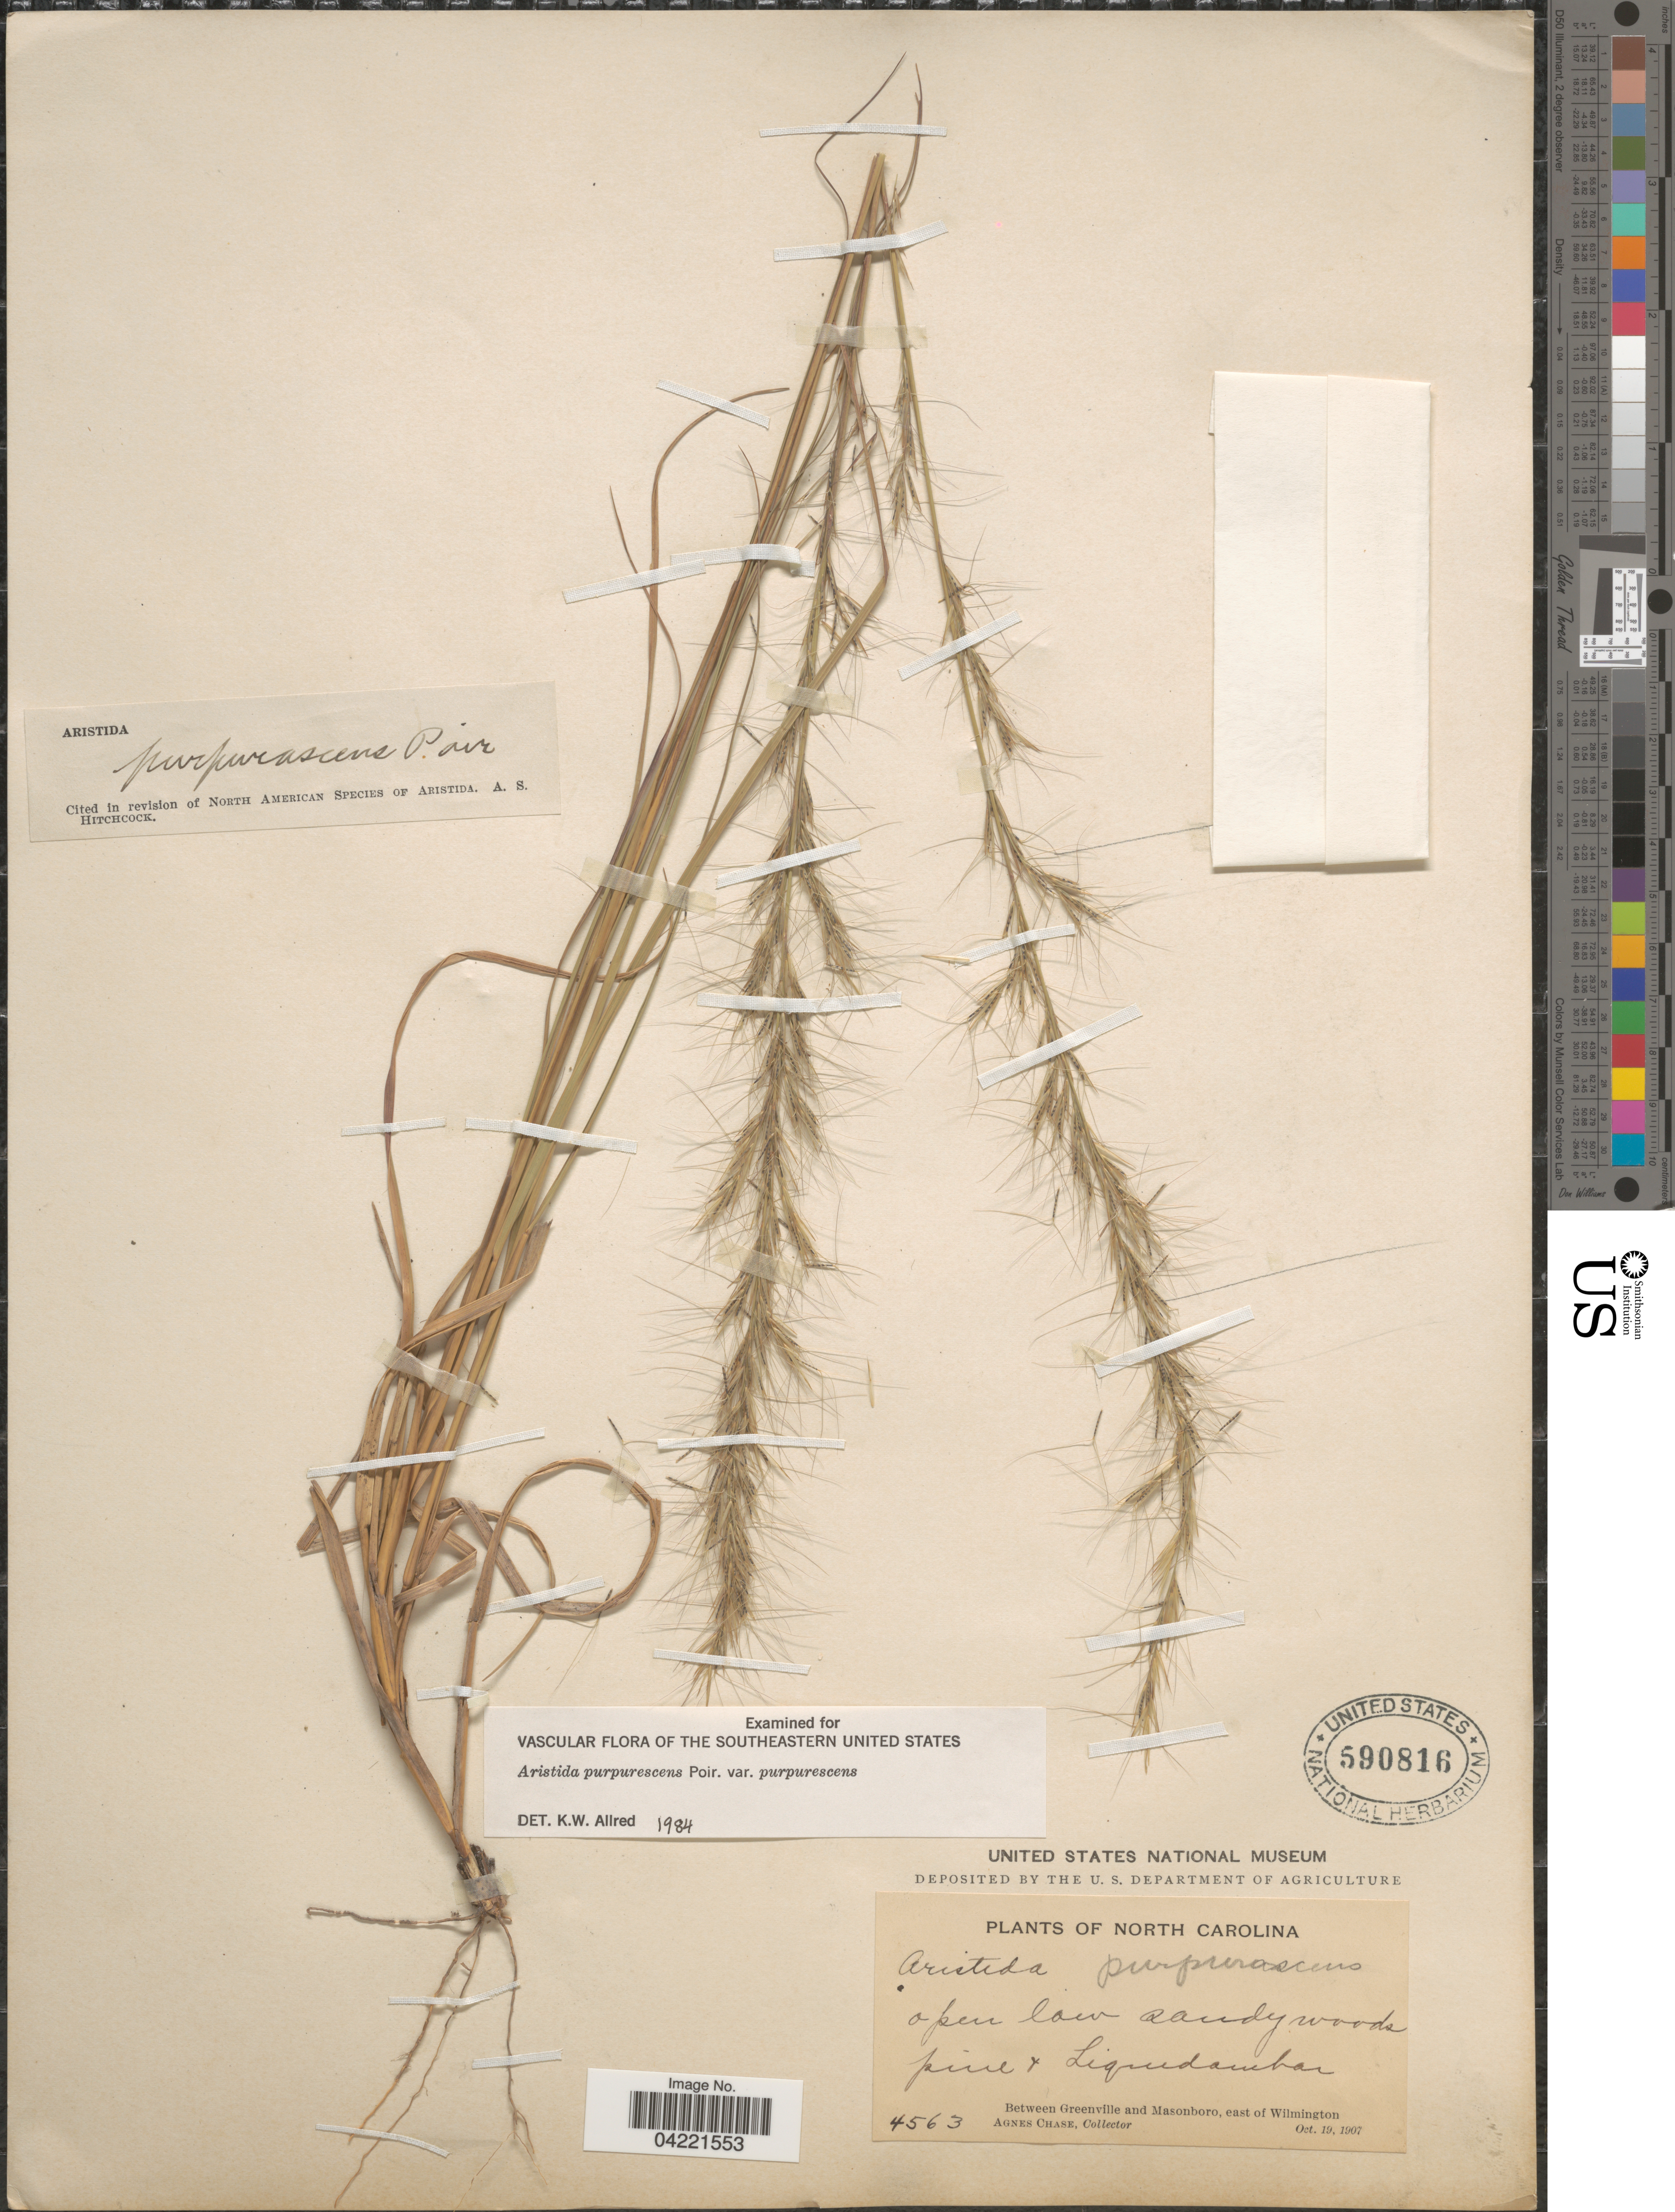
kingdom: Plantae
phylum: Tracheophyta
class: Liliopsida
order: Poales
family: Poaceae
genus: Aristida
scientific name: Aristida purpurascens var. purpurescens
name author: Poir.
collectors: A. Chase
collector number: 4563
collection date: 1907-10-19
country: United States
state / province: North Carolina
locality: Between Greenville and Masonboro, east of Wilmington.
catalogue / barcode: US 590816